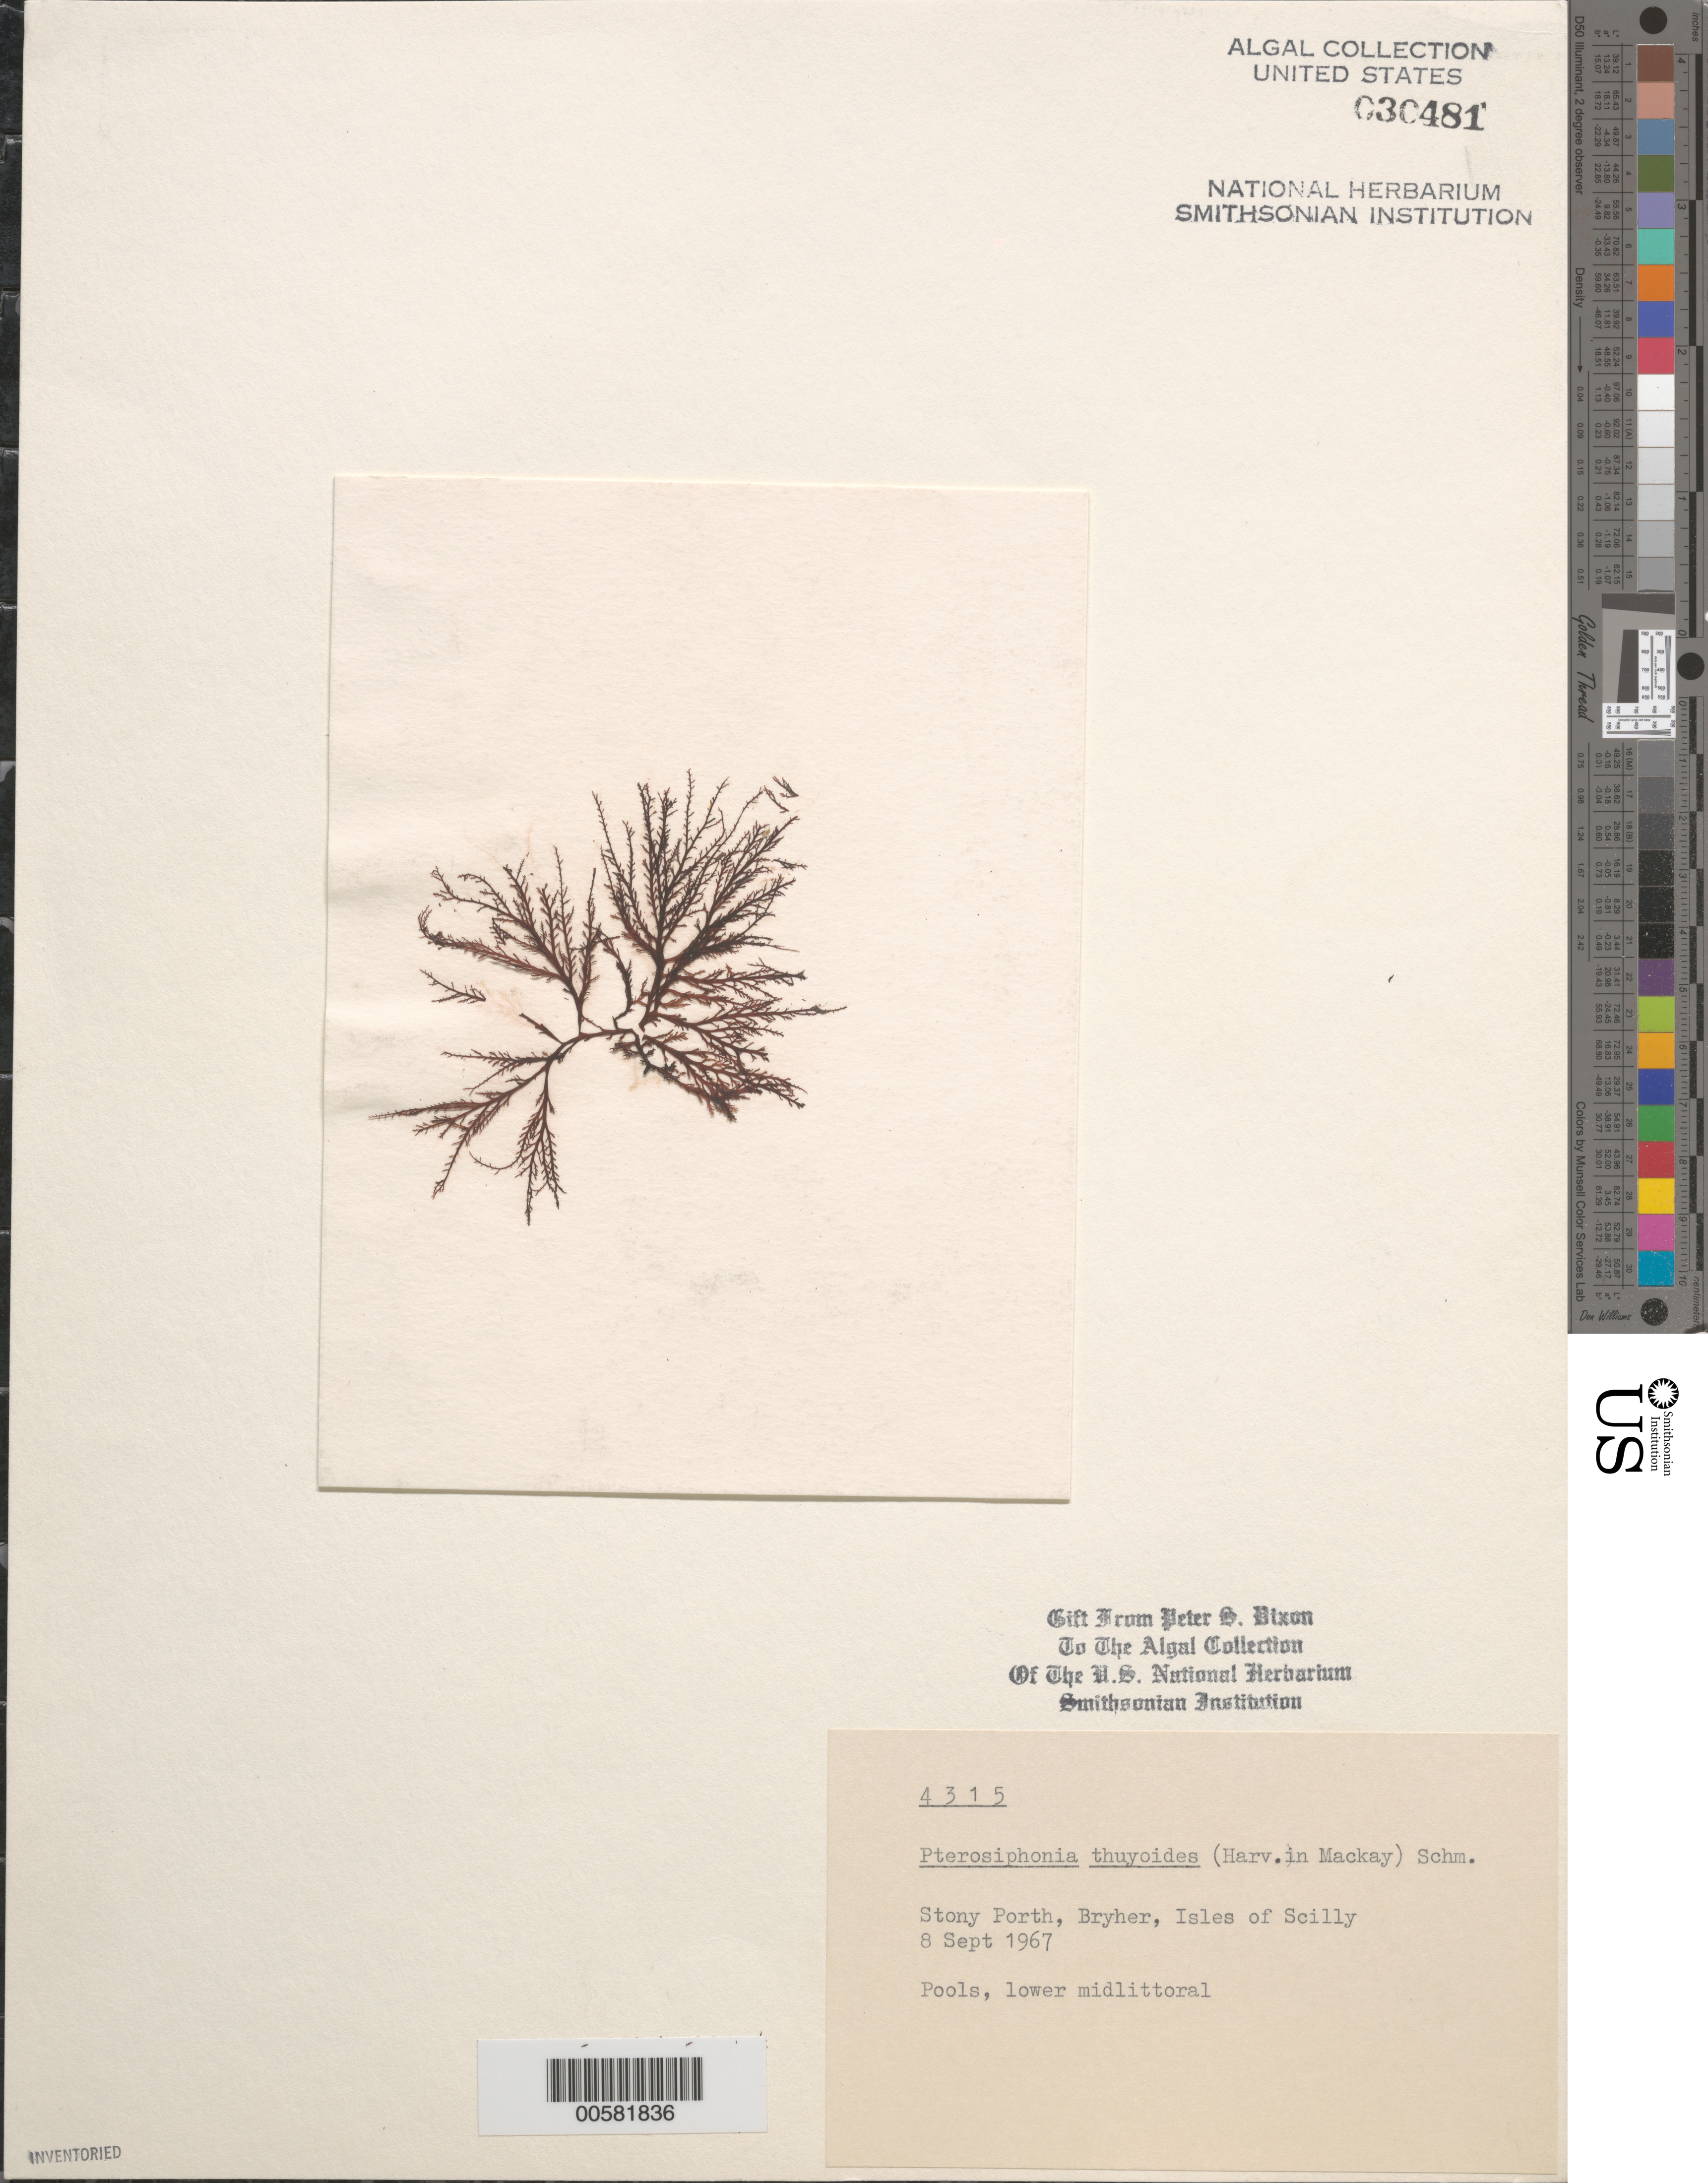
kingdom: Plantae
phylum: Rhodophyta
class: Florideophyceae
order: Ceramiales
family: Rhodomelaceae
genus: Pterosiphonia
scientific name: Pterosiphonia thuyoides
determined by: Dixon, P. S.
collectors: P. S. Dixon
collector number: PSD 4315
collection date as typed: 08 Sep 1967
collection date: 1967-09-08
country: United Kingdom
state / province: England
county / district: Council of the Isles of Scilly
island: Bryher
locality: Stony Porth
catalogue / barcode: US 30481